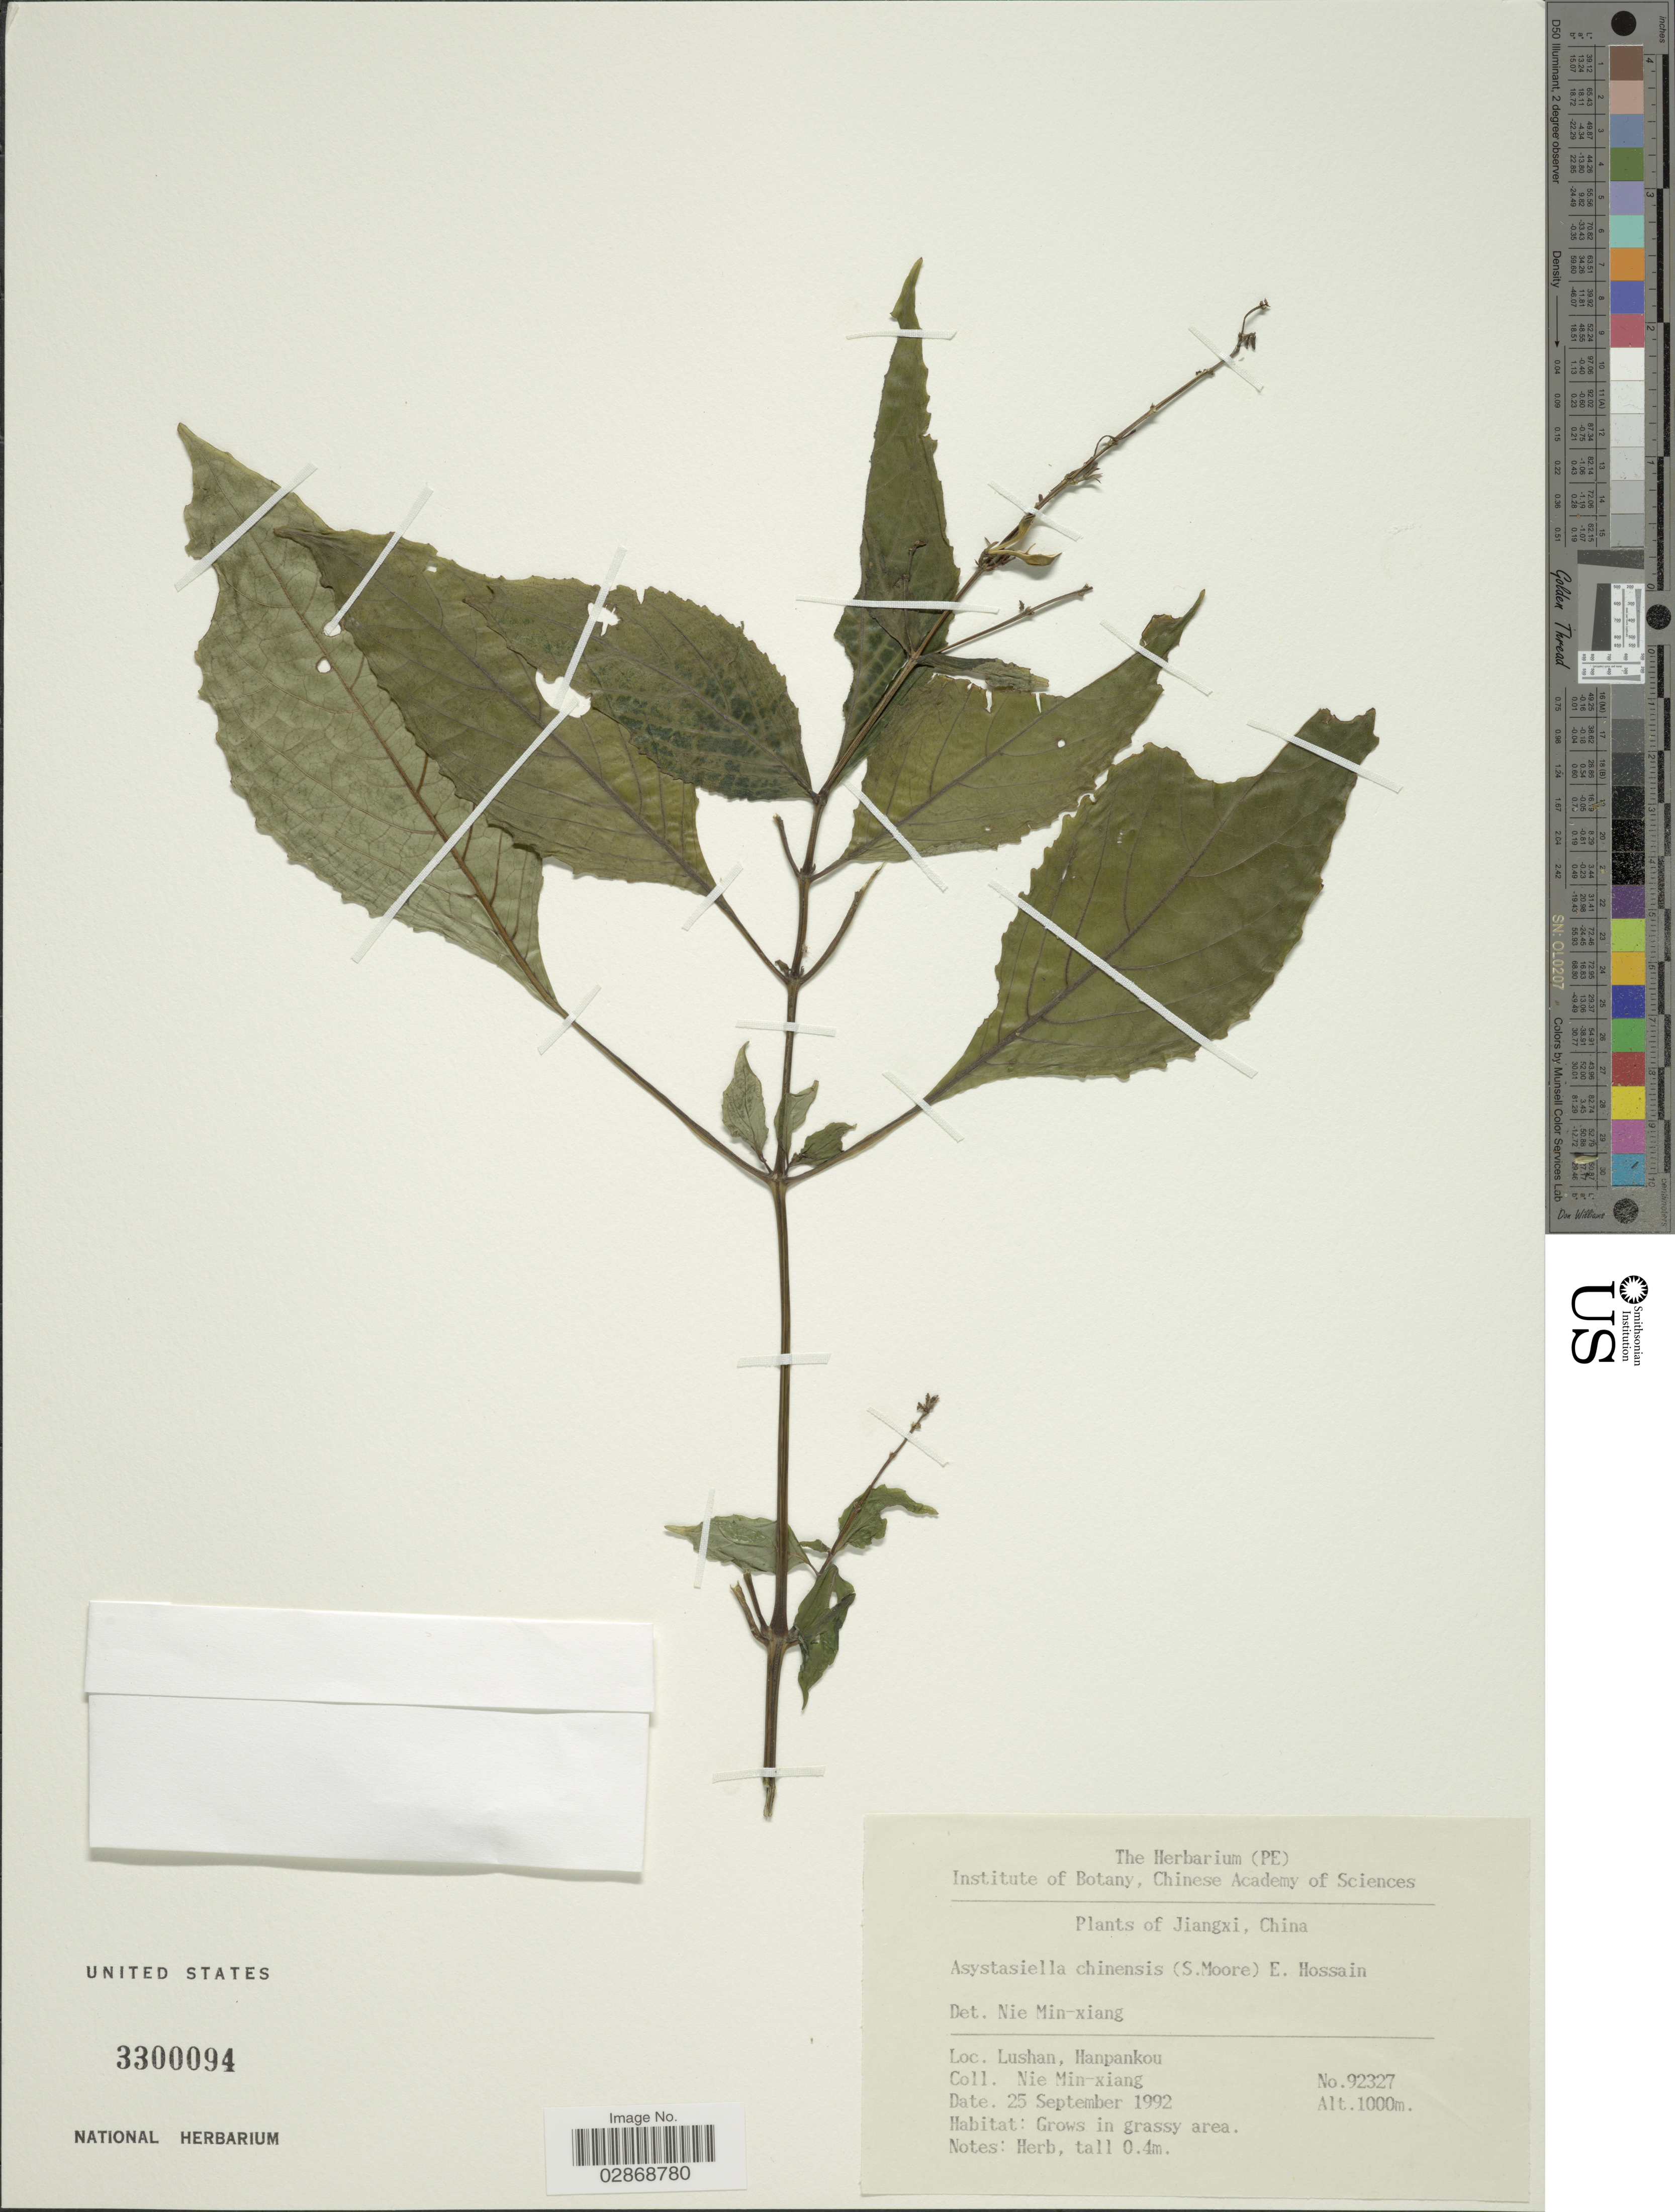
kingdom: Plantae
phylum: Tracheophyta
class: Magnoliopsida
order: Lamiales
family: Acanthaceae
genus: Asystasiella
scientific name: Asystasiella chinensis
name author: (S. Moore) E. Hossain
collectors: M. Nie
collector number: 92327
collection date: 1992-09-25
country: China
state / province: Jiangxi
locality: Lushan, Hangpankou.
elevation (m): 1000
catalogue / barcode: US 3300094